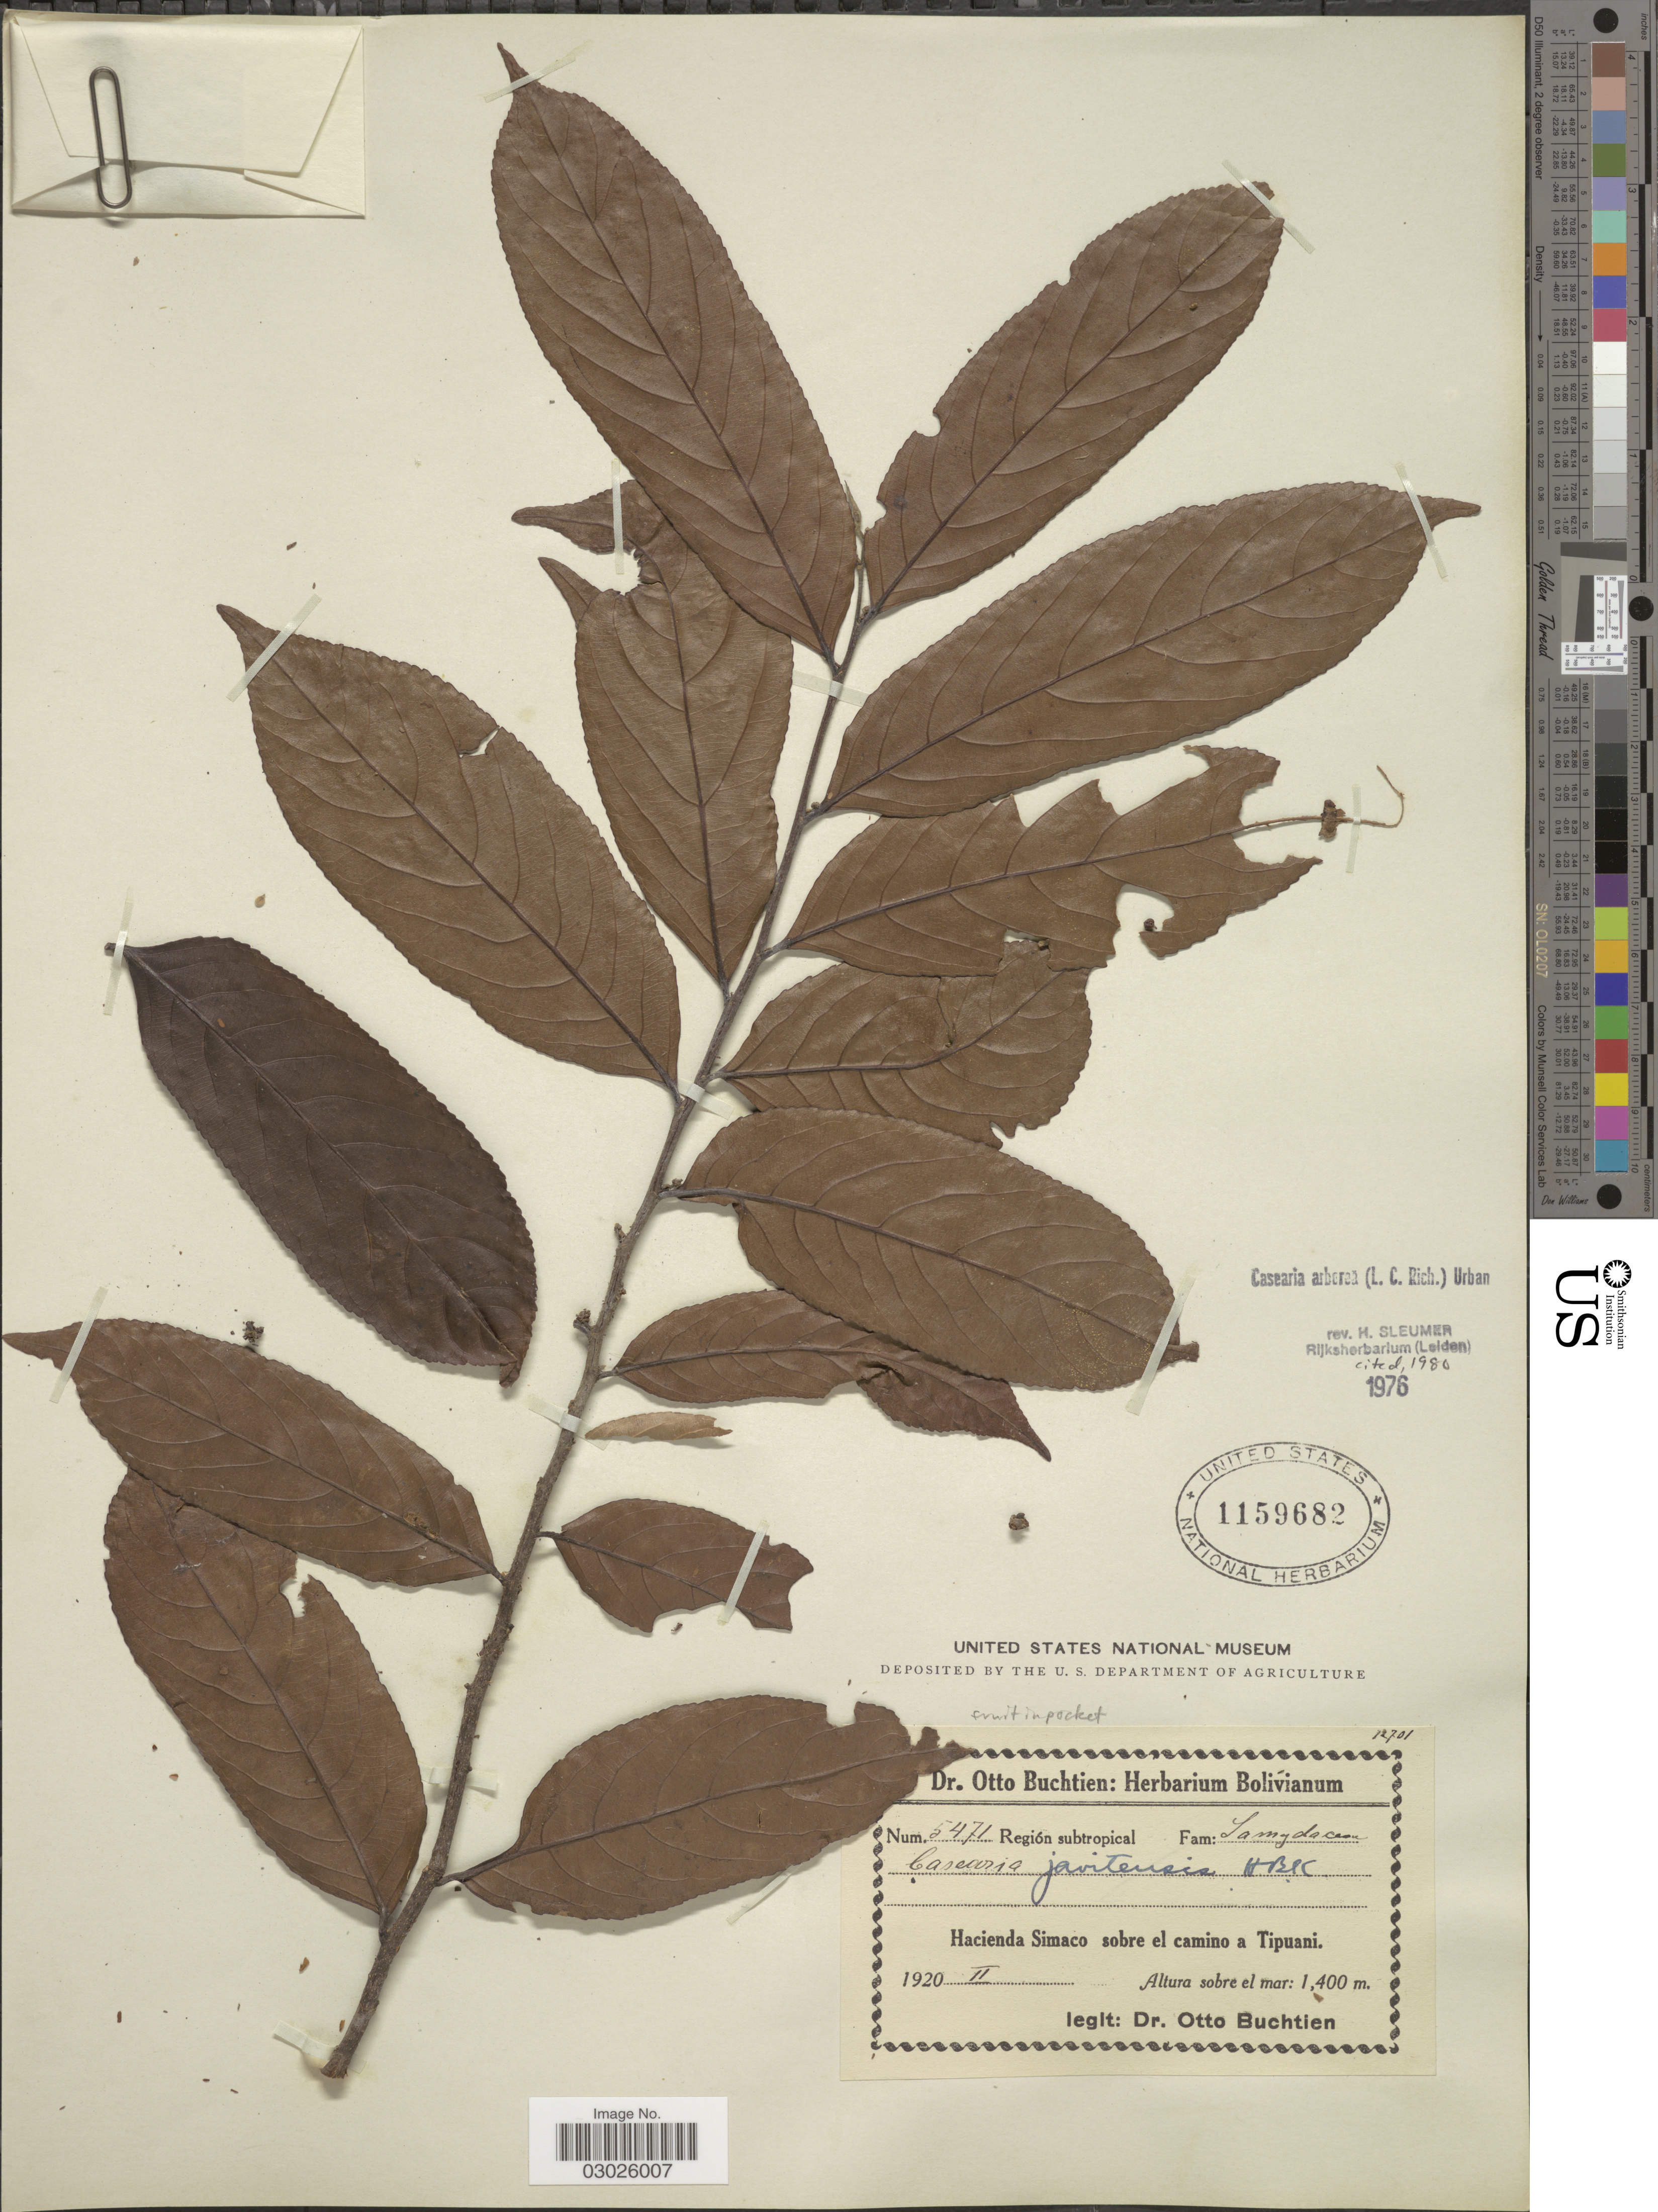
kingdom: Plantae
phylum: Tracheophyta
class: Magnoliopsida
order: Malpighiales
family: Salicaceae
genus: Casearia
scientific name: Casearia arborea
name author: (Rich.) Urb.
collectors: O. Buchtien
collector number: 5471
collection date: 1920-02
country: Bolivia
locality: Hacienda Simaco sobre el camino a Tipuani.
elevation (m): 1400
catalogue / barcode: US 1159682